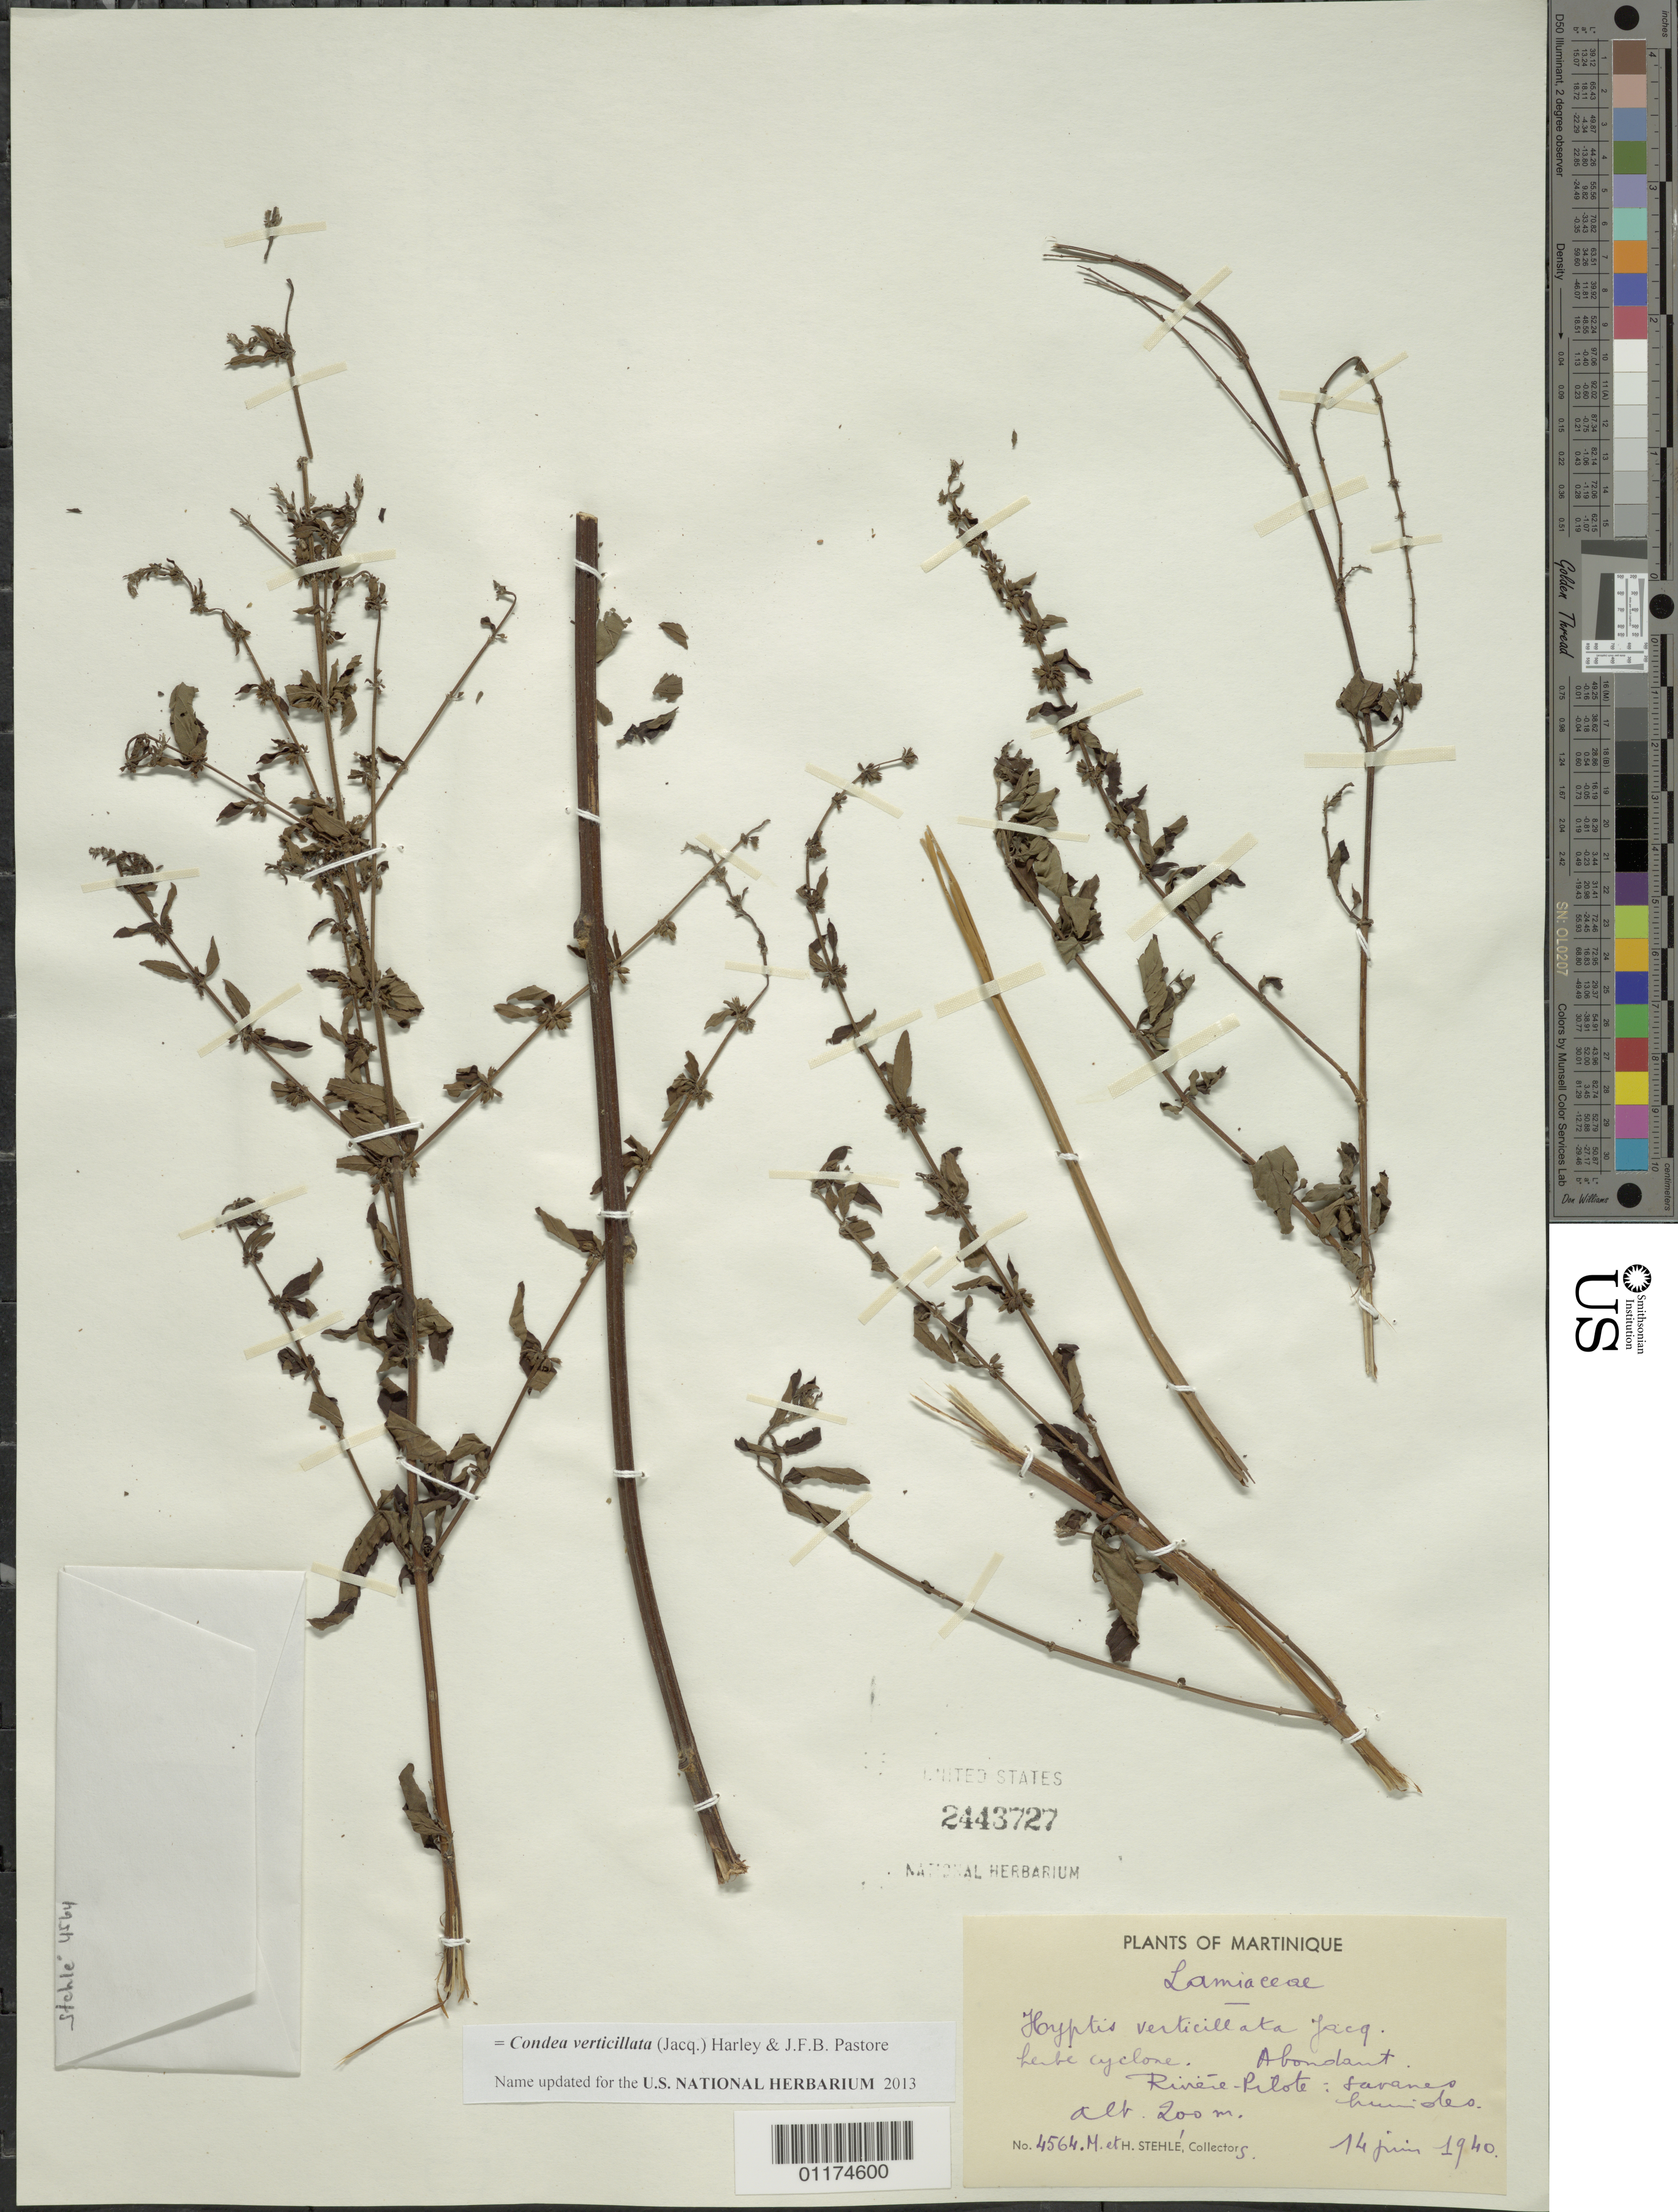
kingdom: Plantae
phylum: Tracheophyta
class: Magnoliopsida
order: Lamiales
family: Lamiaceae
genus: Condea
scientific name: Condea verticillata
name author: (Jacq.) Harley & J.F.B. Pastore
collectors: M. Stehlé & H. Stehlé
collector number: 4564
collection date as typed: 14 Feb 1940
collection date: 1940-02-14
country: Martinique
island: Martinique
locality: Riviere-Pilote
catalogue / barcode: US 2443727